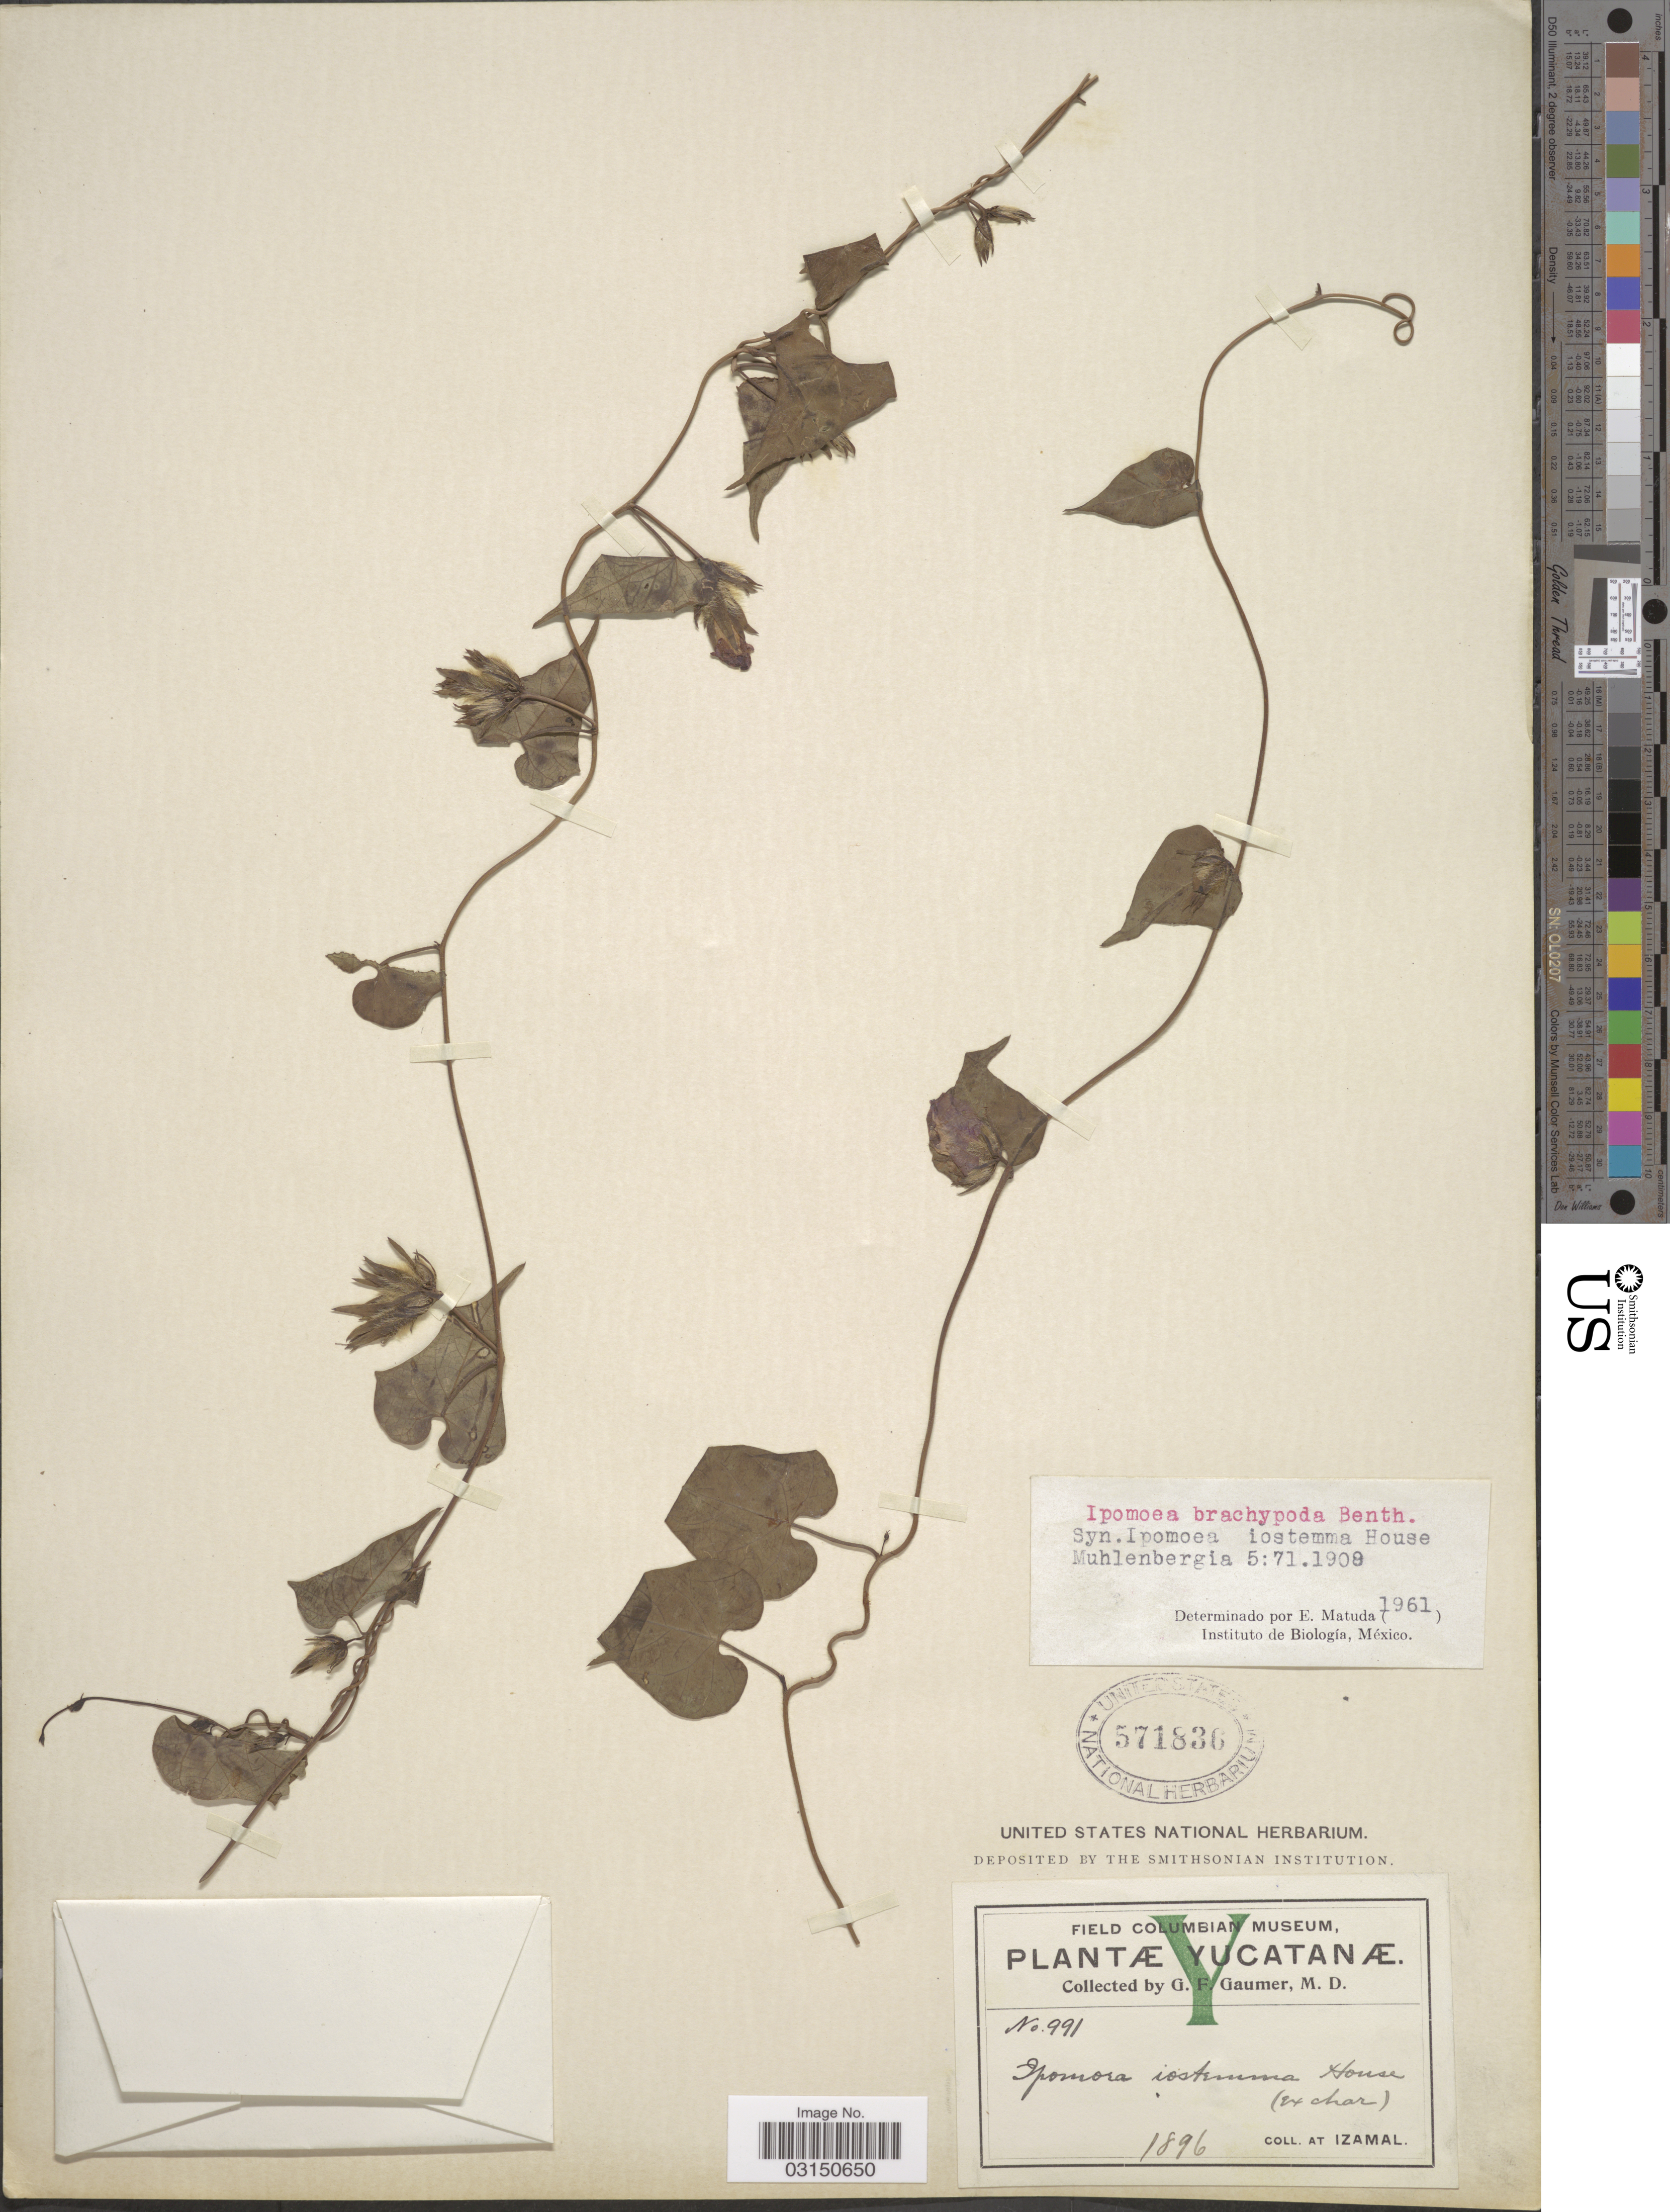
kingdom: Plantae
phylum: Tracheophyta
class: Magnoliopsida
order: Solanales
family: Convolvulaceae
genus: Ipomoea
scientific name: Ipomoea meyeri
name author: (Spreng.) G. Don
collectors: G. F. Gaumer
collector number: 991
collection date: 1896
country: Mexico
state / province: Yucatán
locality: Izamal.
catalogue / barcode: US 571836